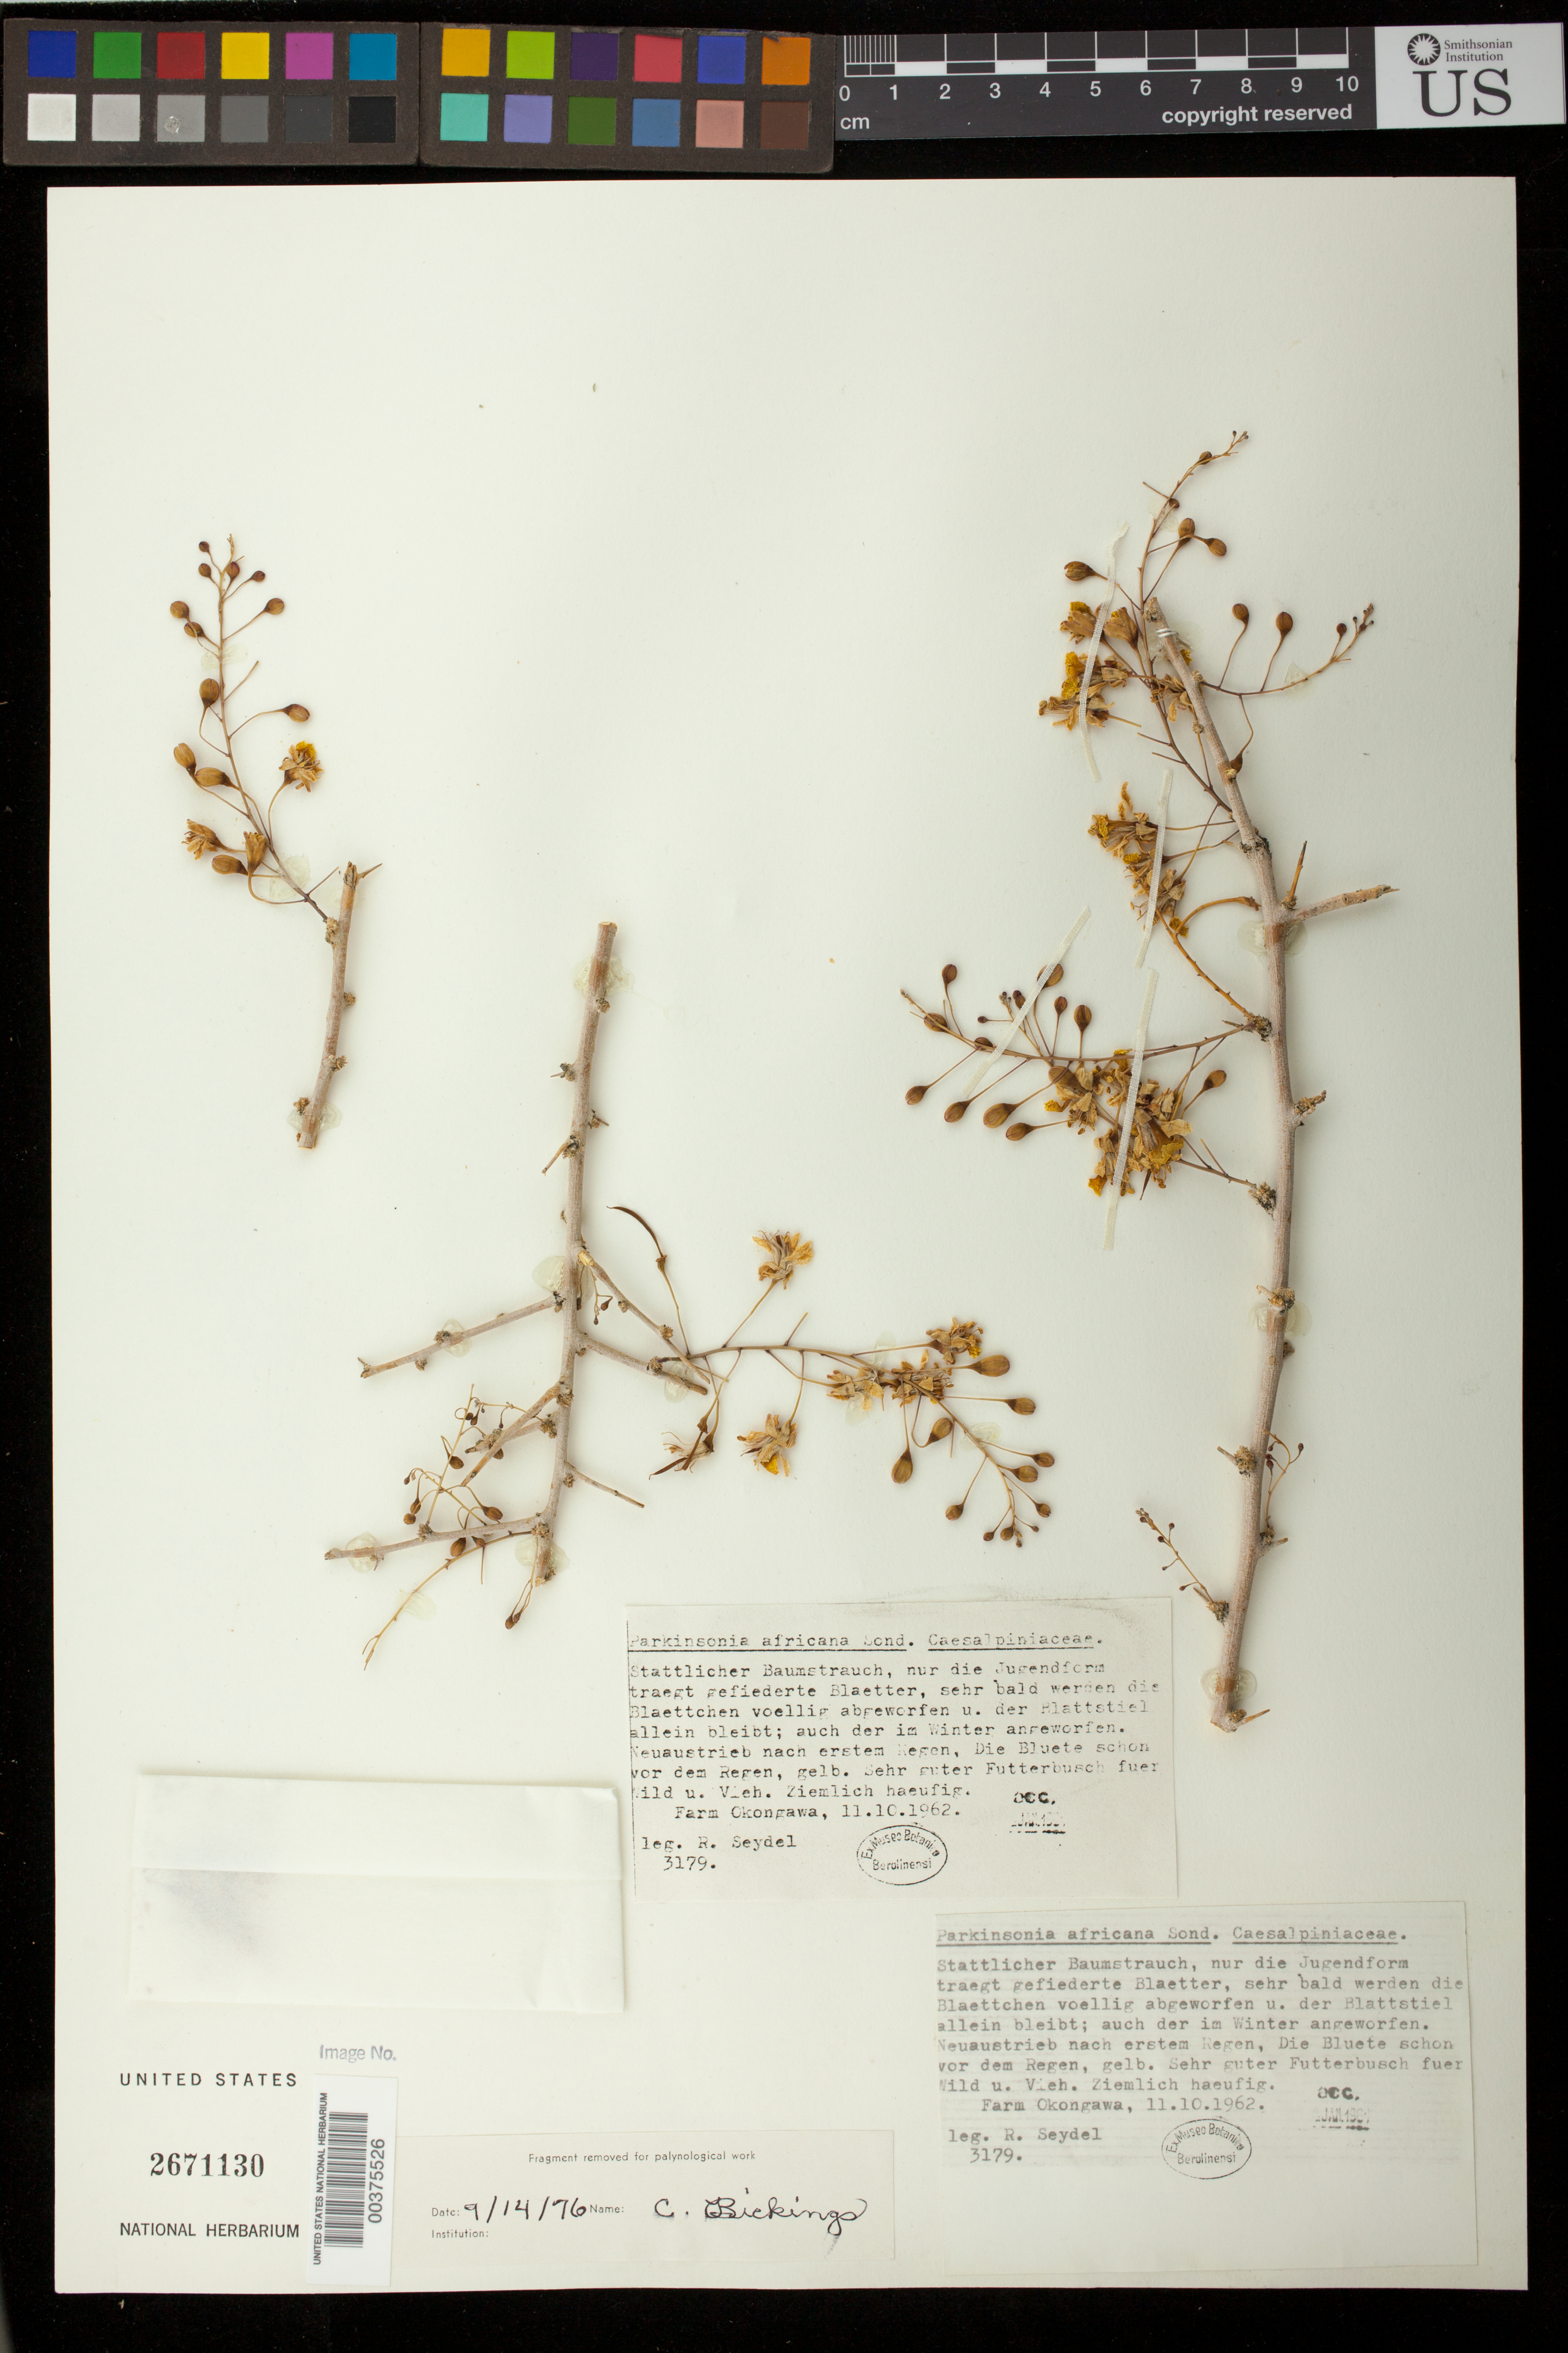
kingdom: Plantae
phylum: Tracheophyta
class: Magnoliopsida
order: Fabales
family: Fabaceae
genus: Parkinsonia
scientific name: Parkinsonia africana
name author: Sond.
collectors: R. Seydel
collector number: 3179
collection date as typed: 11 Oct 1962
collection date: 1962-10-11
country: Namibia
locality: Farm Okongawa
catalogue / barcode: US 2671130